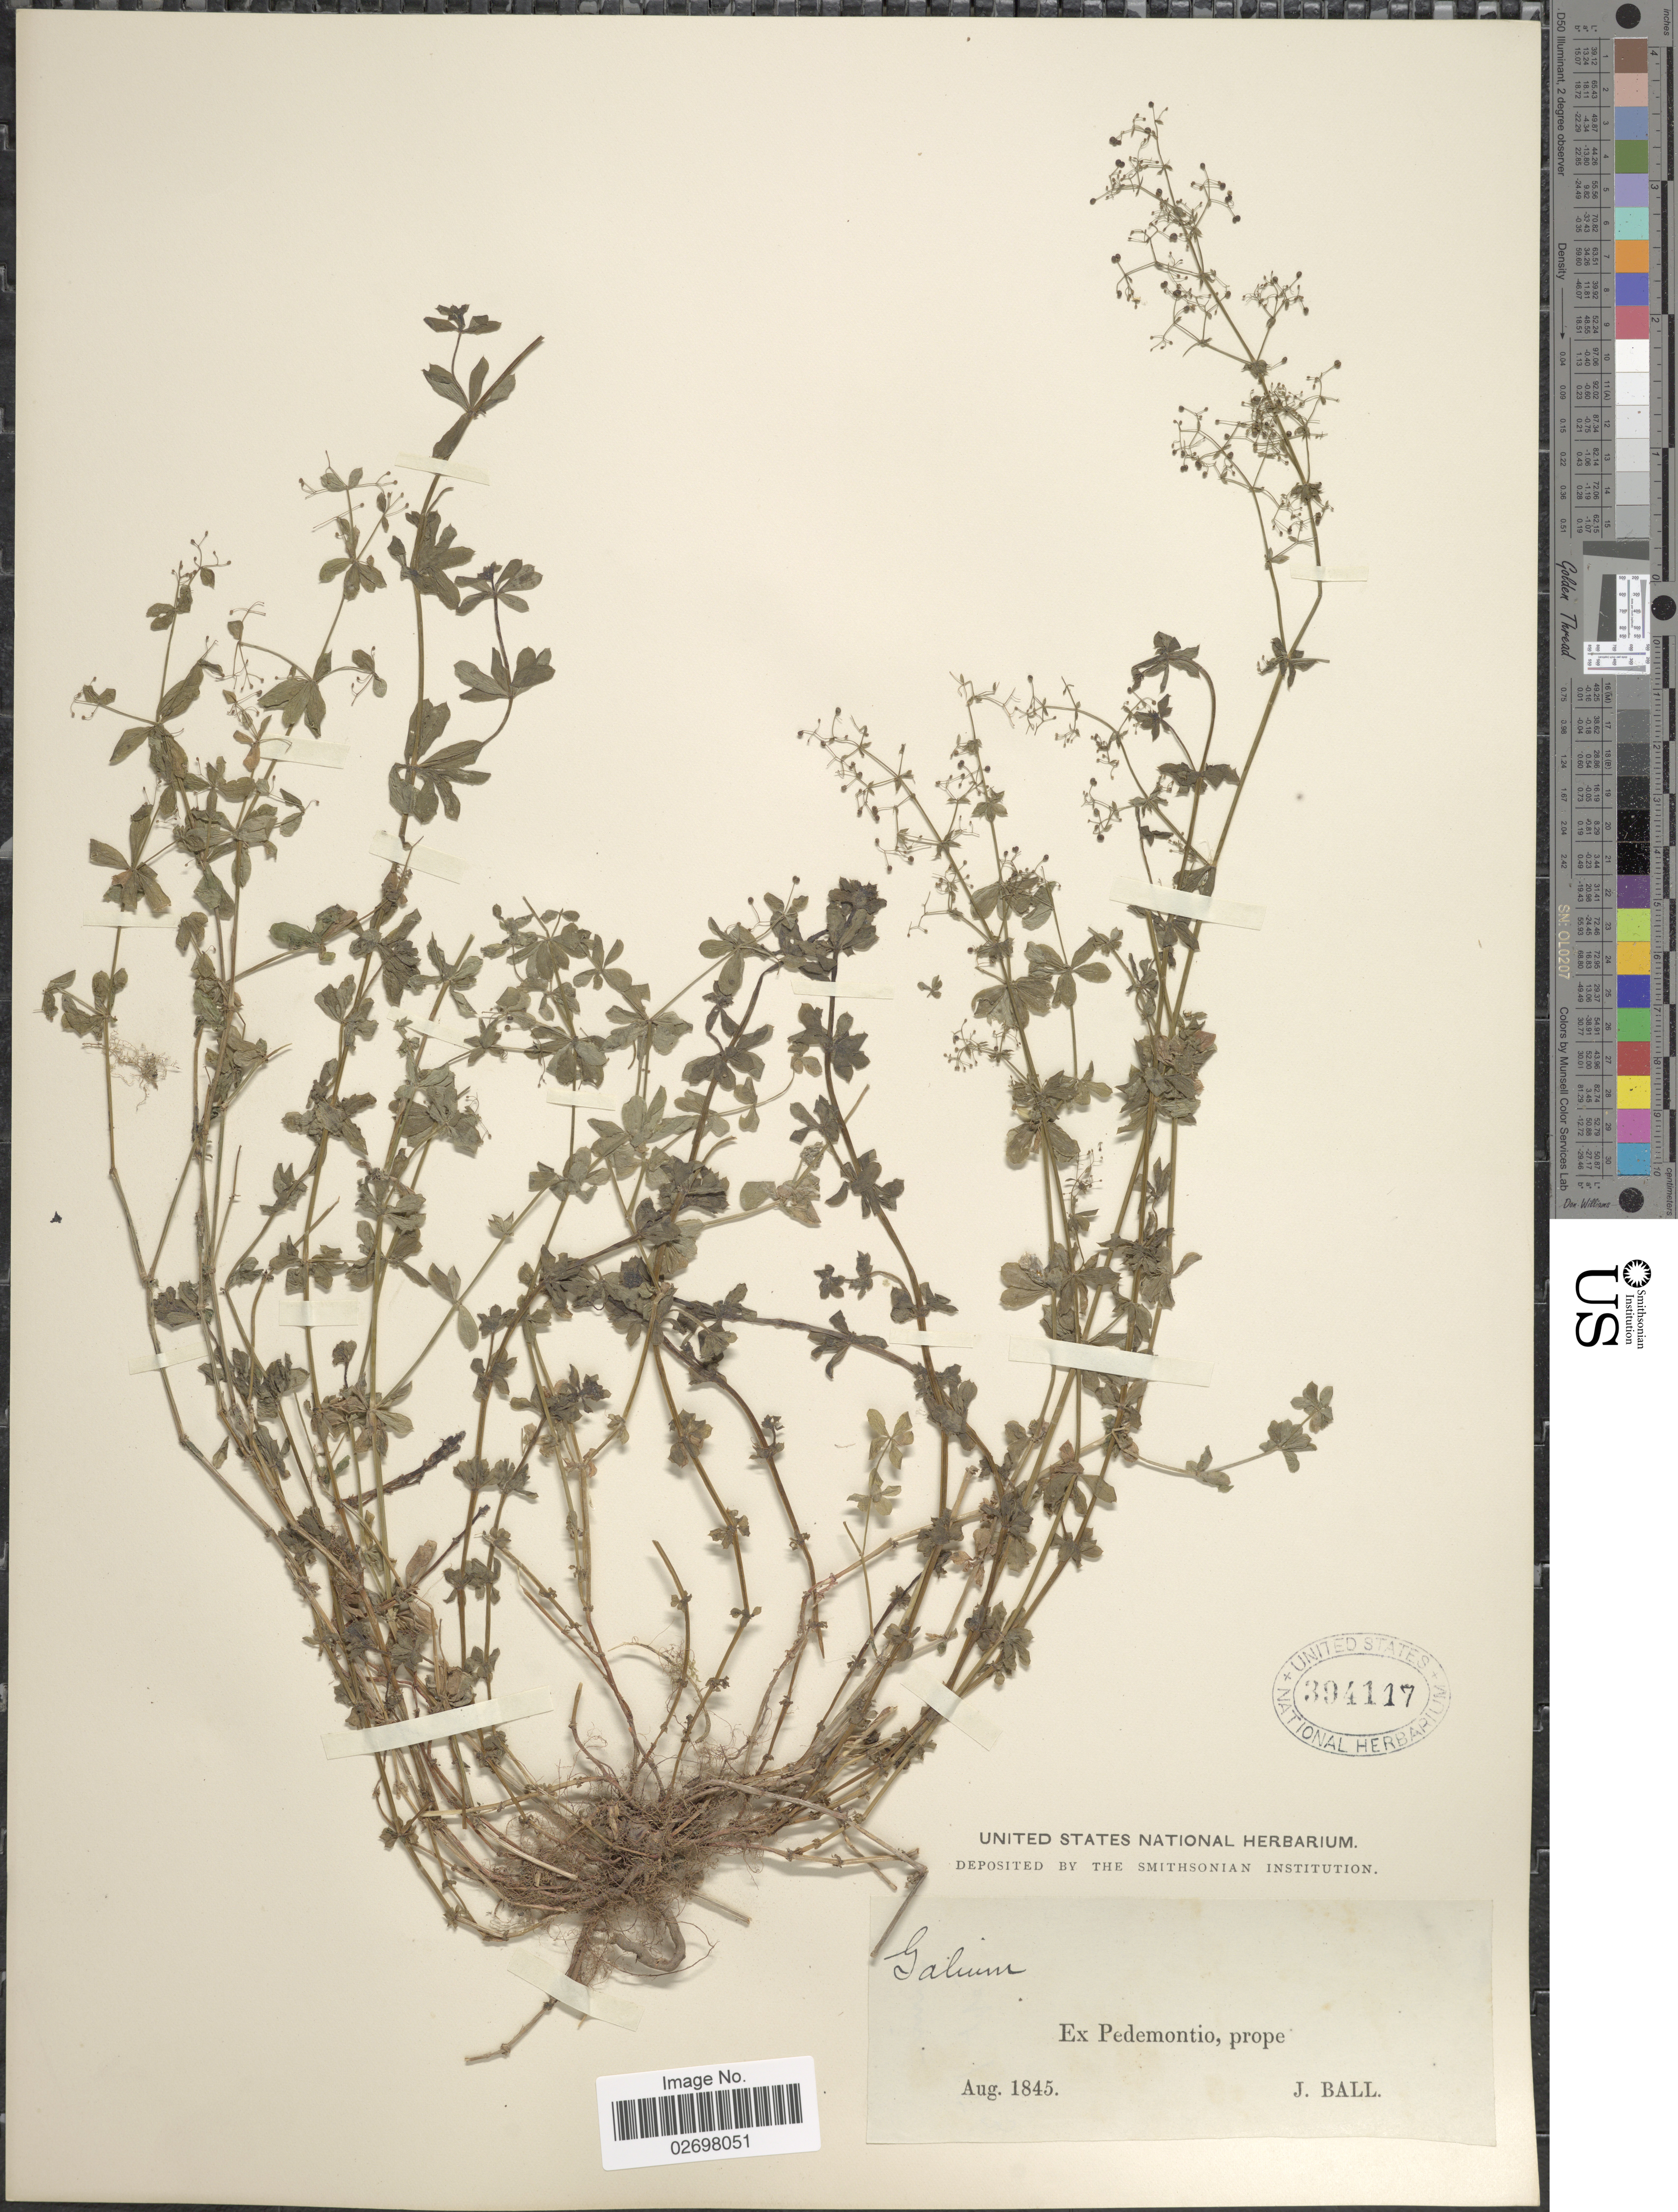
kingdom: Plantae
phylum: Tracheophyta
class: Magnoliopsida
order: Gentianales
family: Rubiaceae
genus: Galium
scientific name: Galium sp.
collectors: J. Ball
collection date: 1845-08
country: Italy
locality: Pedemontio, prope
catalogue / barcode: US 394117